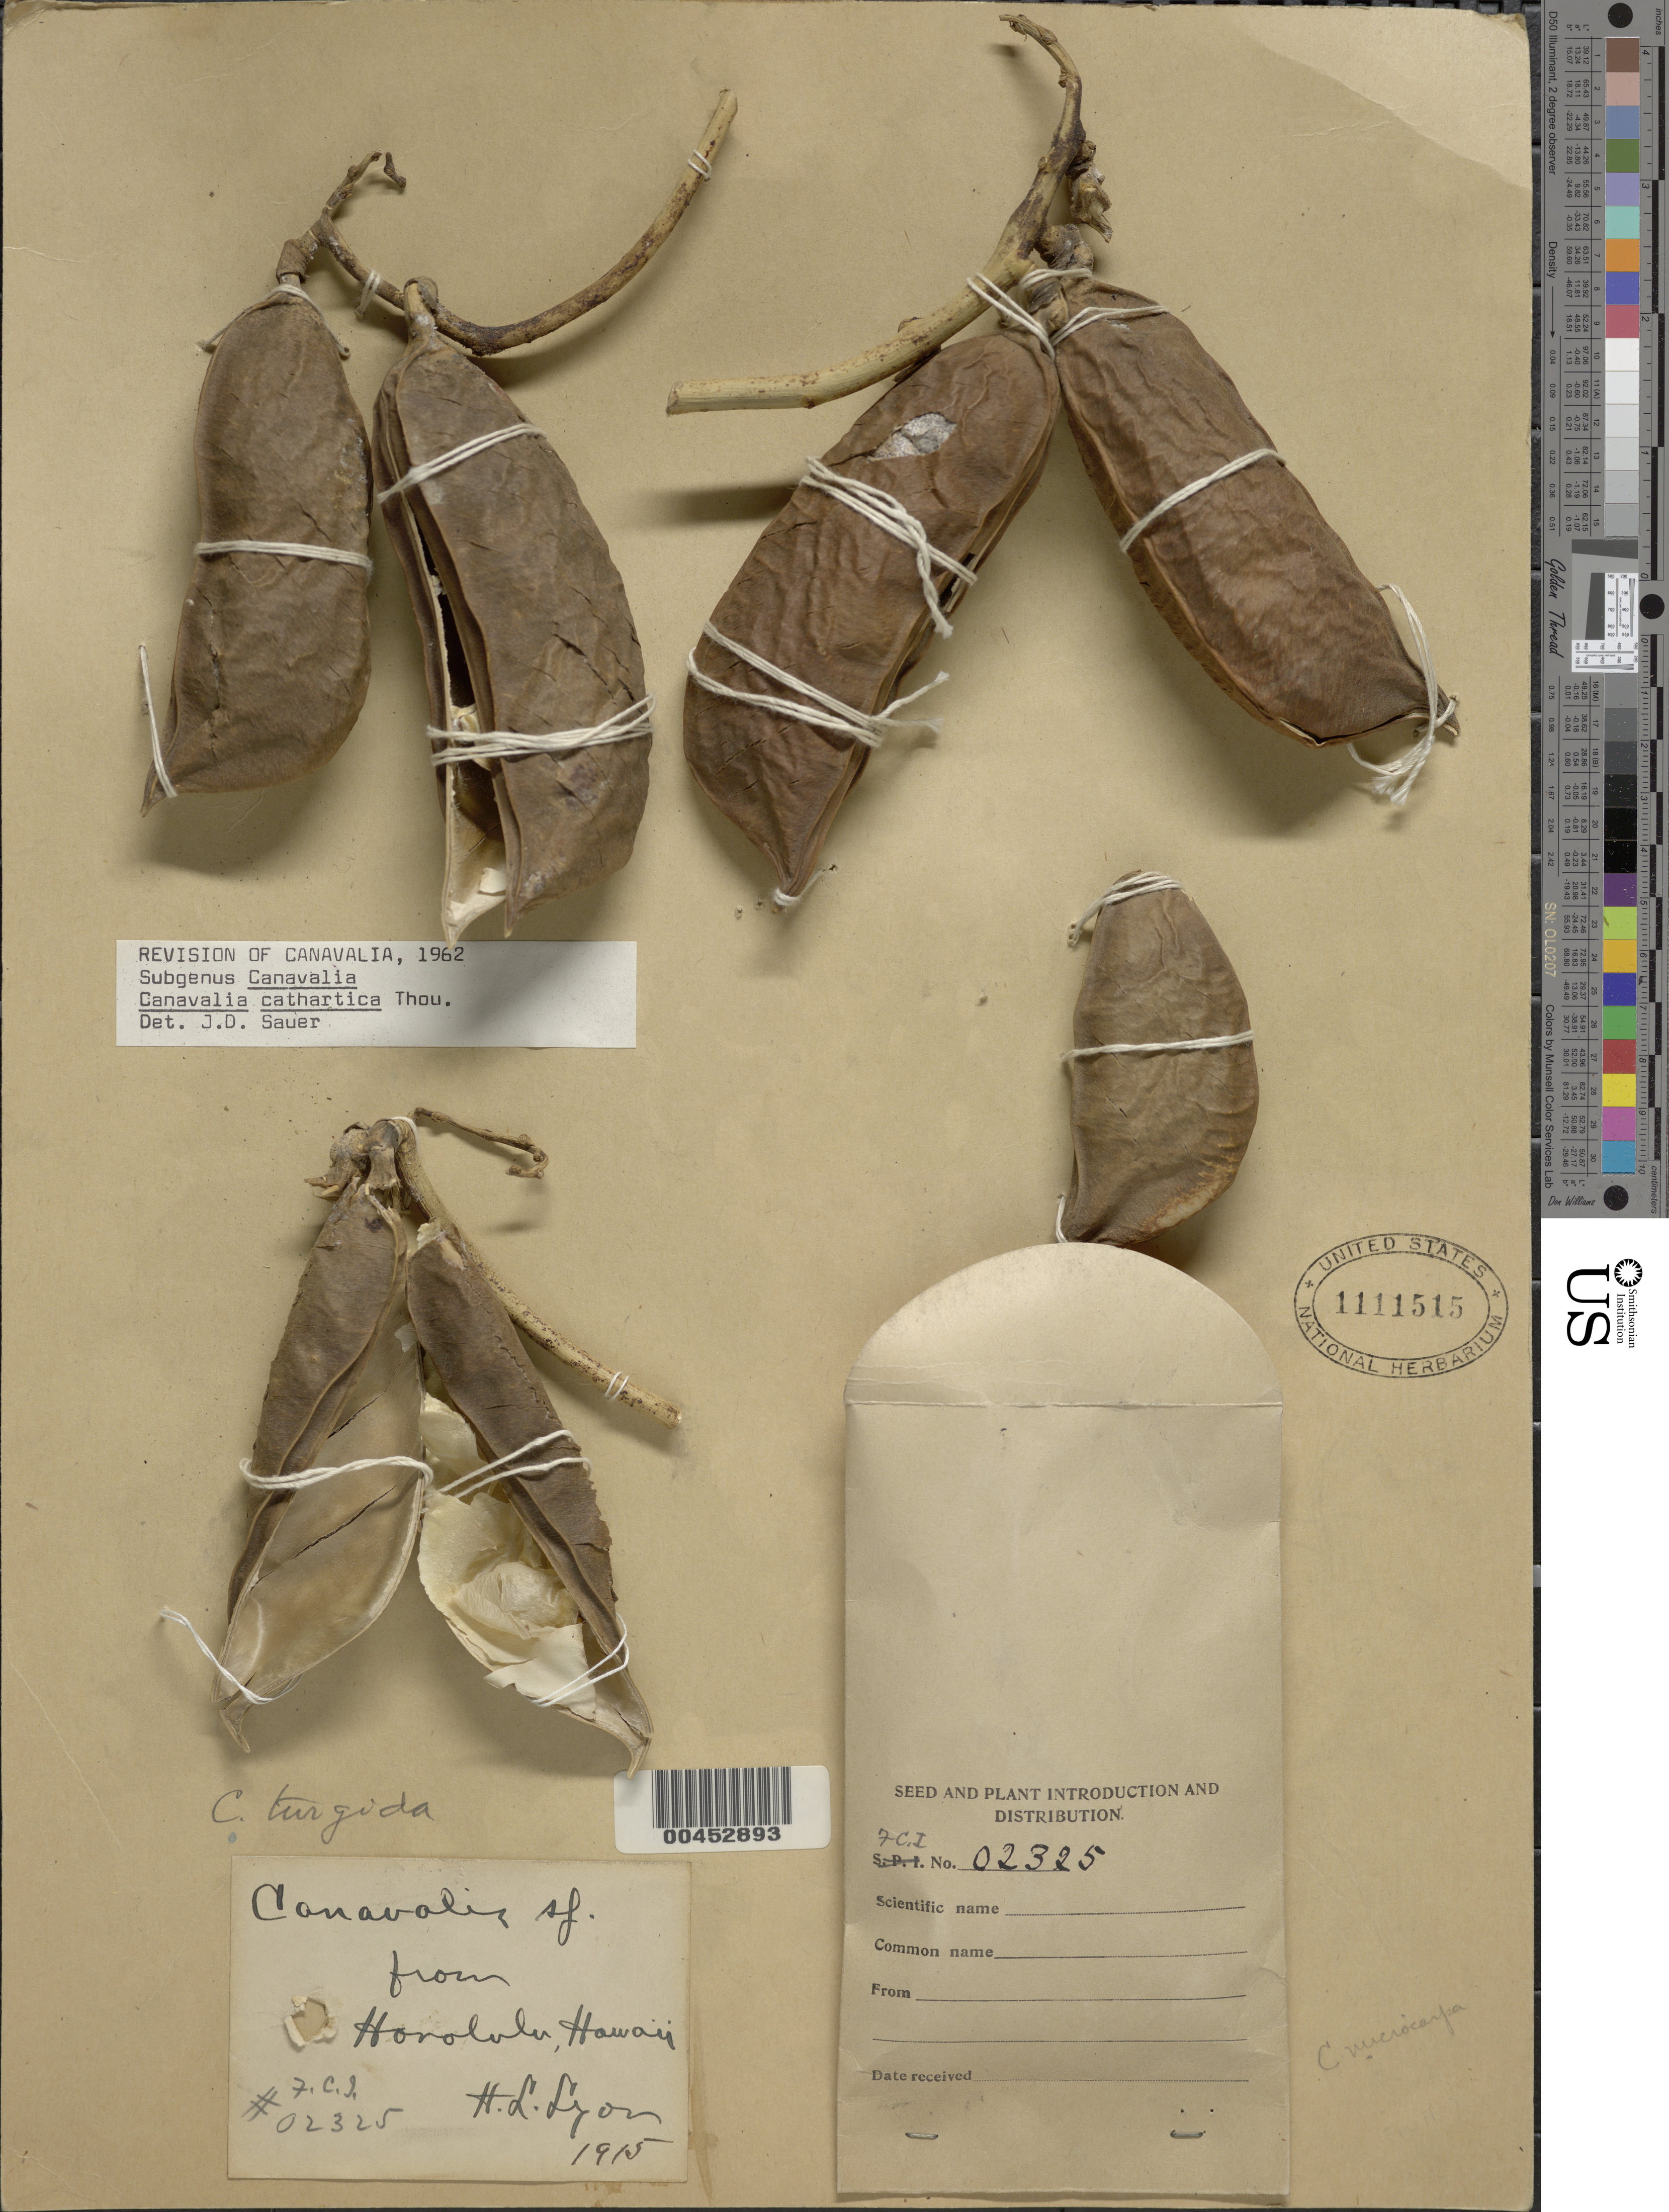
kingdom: Plantae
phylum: Tracheophyta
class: Magnoliopsida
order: Fabales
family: Fabaceae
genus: Canavalia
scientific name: Canavalia cathartica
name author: Thouars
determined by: Sauer, J. D.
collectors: H. Lyon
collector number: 02325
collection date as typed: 1915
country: United States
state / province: Hawaii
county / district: Honolulu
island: Oahu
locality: Honolulu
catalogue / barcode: US 1111515